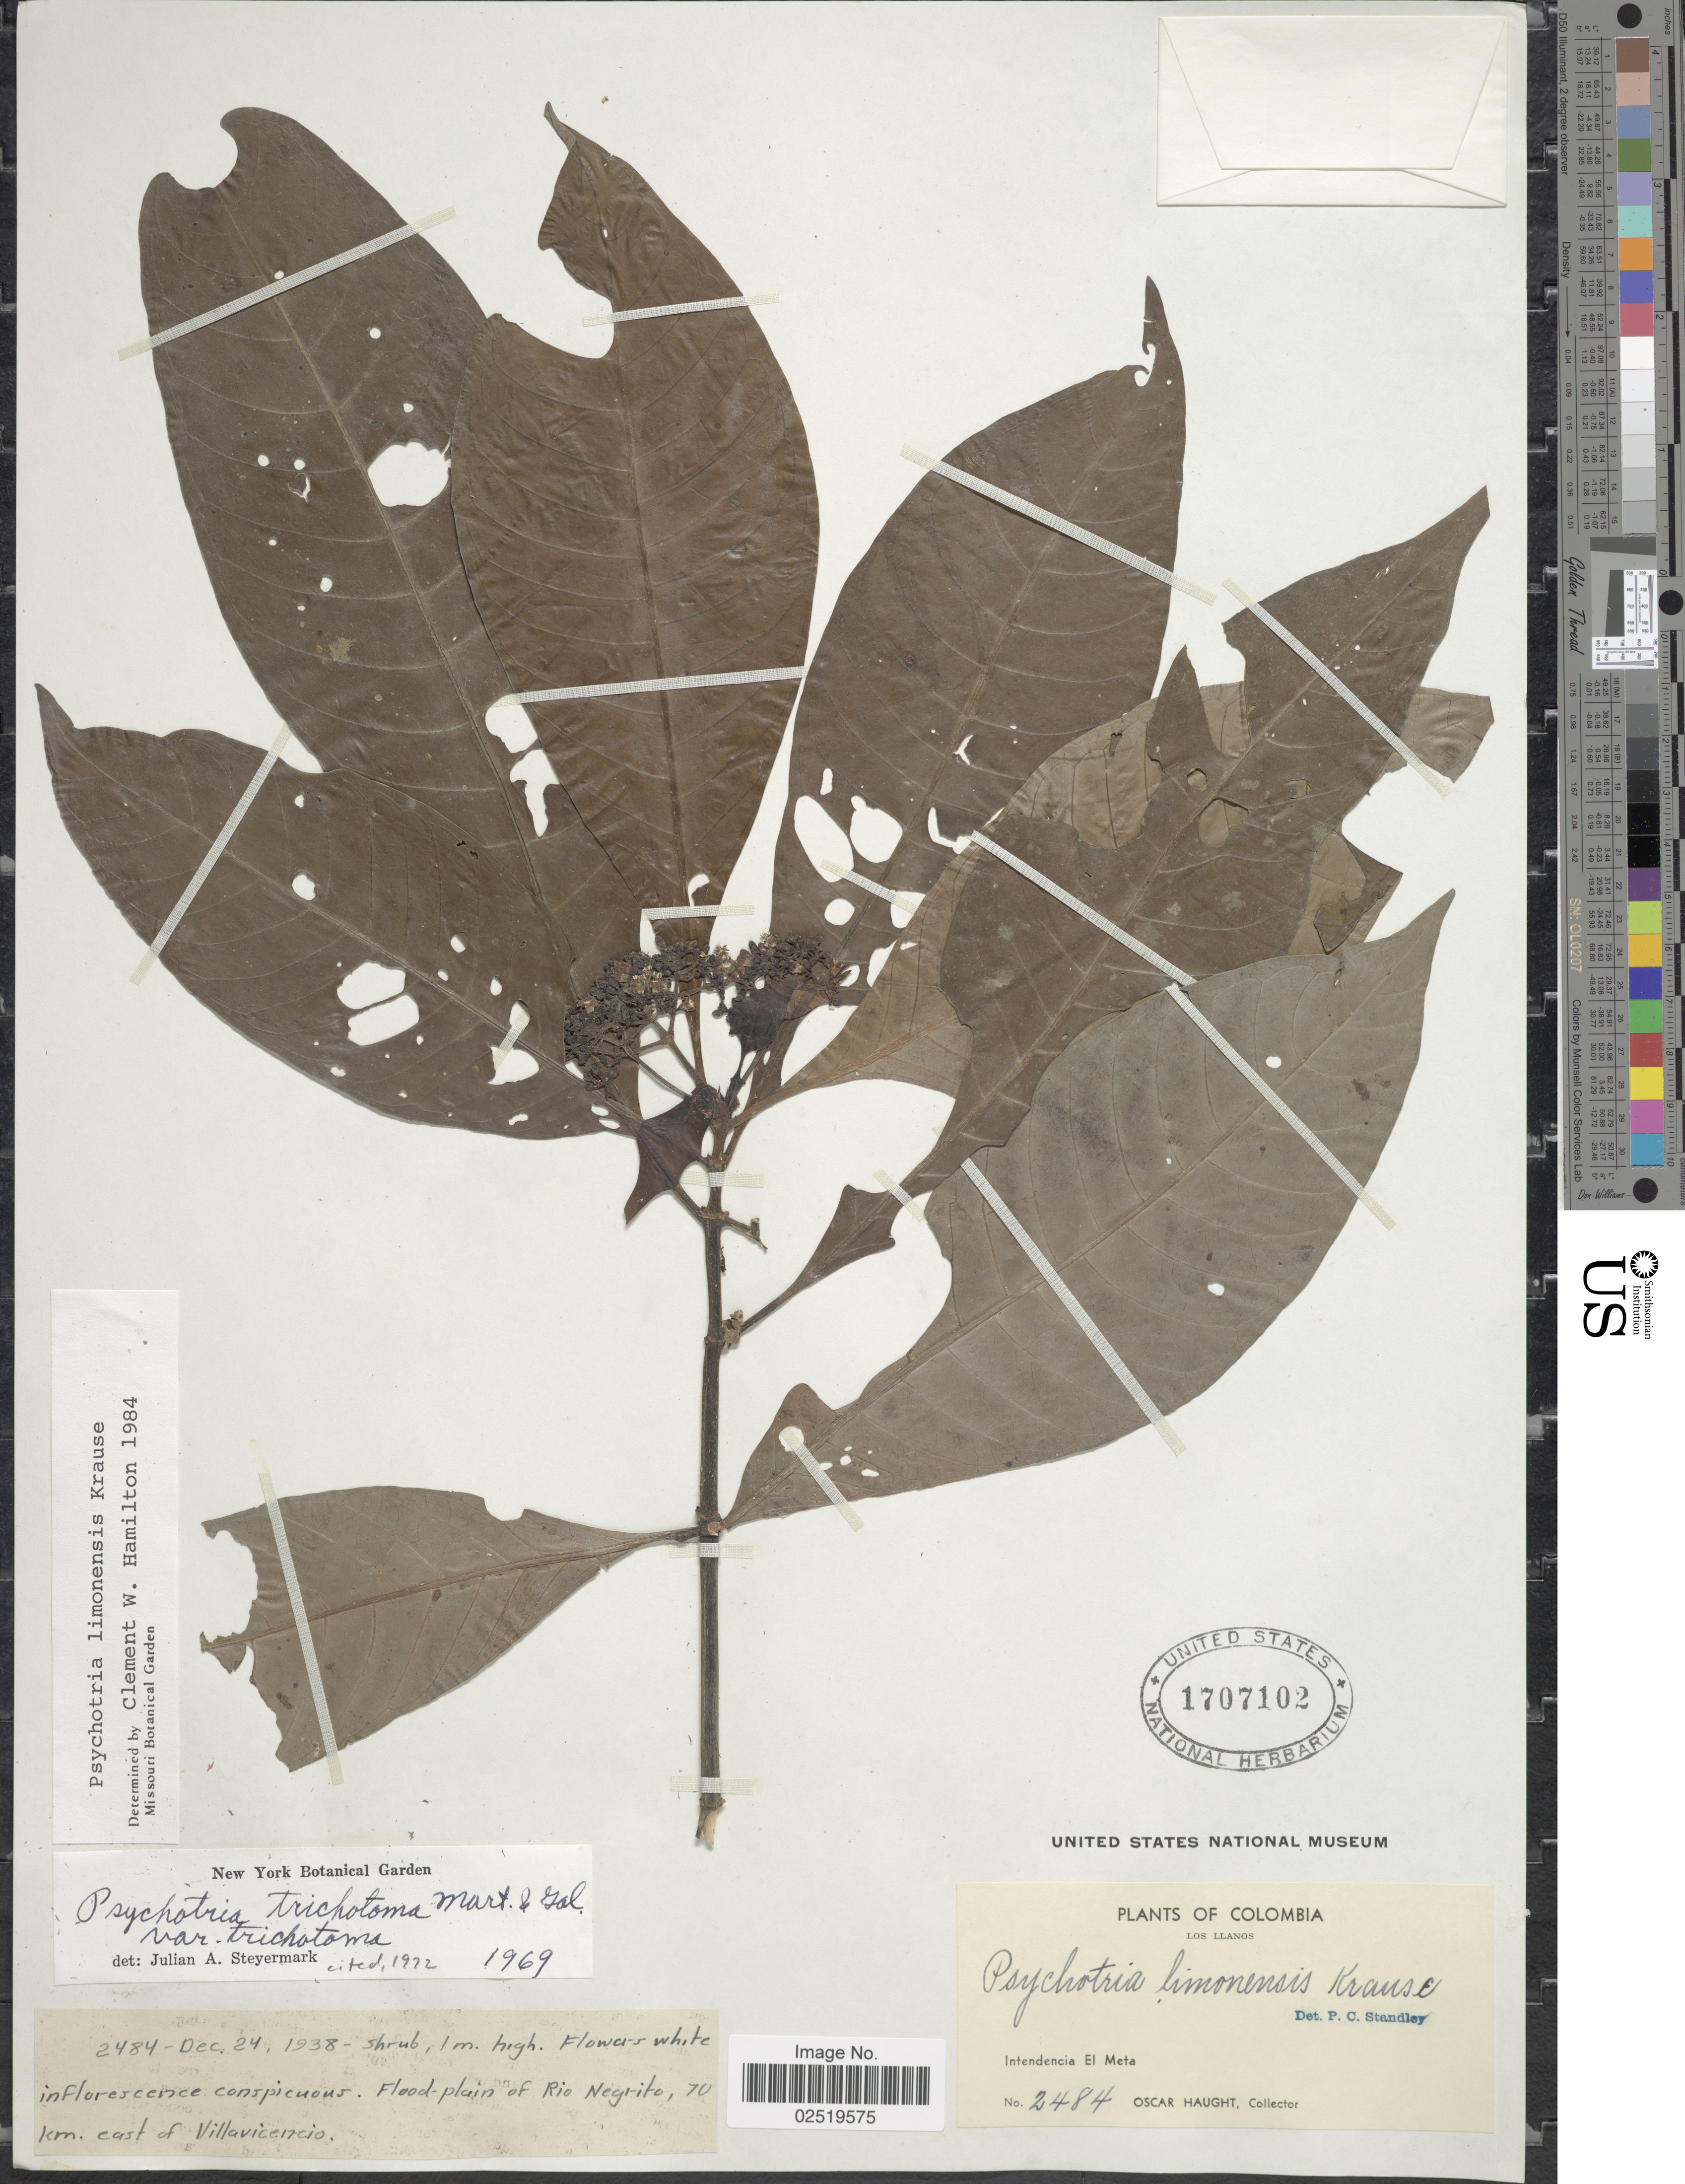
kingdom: Plantae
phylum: Tracheophyta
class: Magnoliopsida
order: Gentianales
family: Rubiaceae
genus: Psychotria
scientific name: Psychotria limonensis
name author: K. Krause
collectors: O. L. Haught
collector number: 2484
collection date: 1938-12-24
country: Colombia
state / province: Meta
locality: Los Llanos, Intedencia del Meta, Flood-plain of Rio Negrito, 70 km. east of Villavicencio.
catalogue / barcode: US 1707102